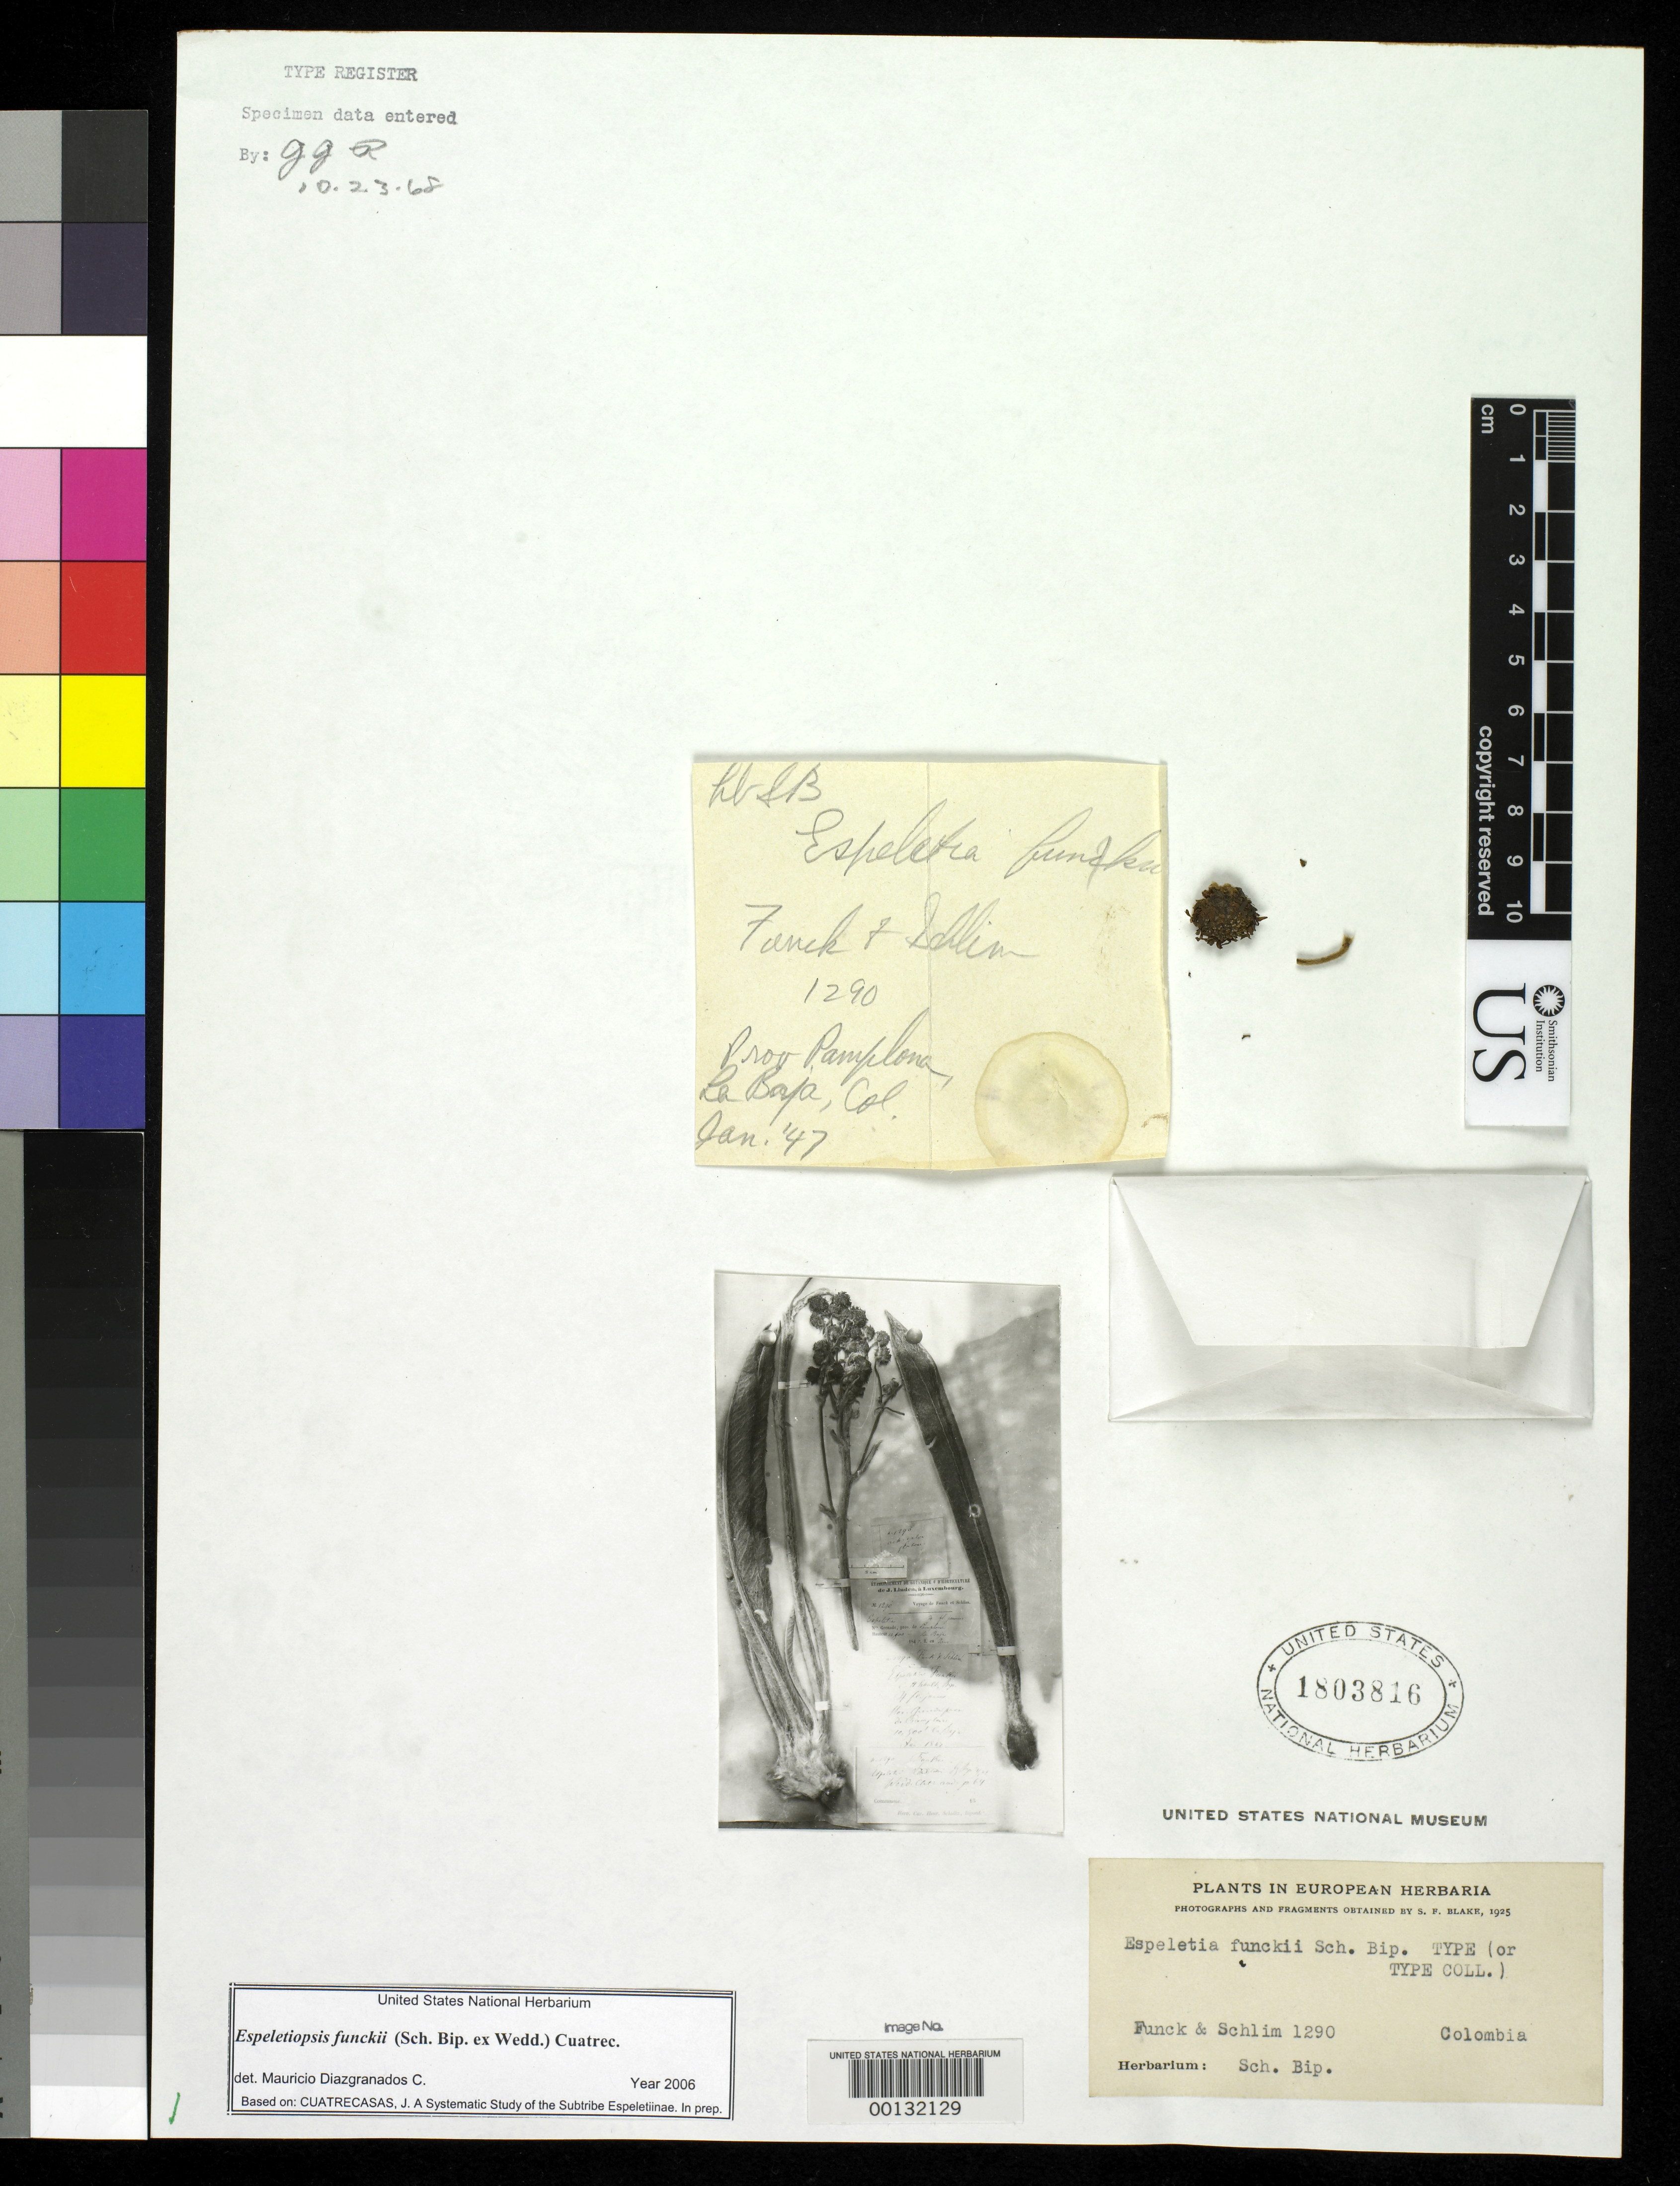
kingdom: Plantae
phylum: Tracheophyta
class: Magnoliopsida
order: Asterales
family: Asteraceae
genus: Espeletia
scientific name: Espeletia funckii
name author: Sch. Bip. ex Wedd.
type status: Type Fragment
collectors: N. Funck & L. Schlim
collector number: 1290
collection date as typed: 1847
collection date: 1847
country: Colombia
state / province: Norte de Santander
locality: Pamplona, La Baja.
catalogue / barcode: US 1803816